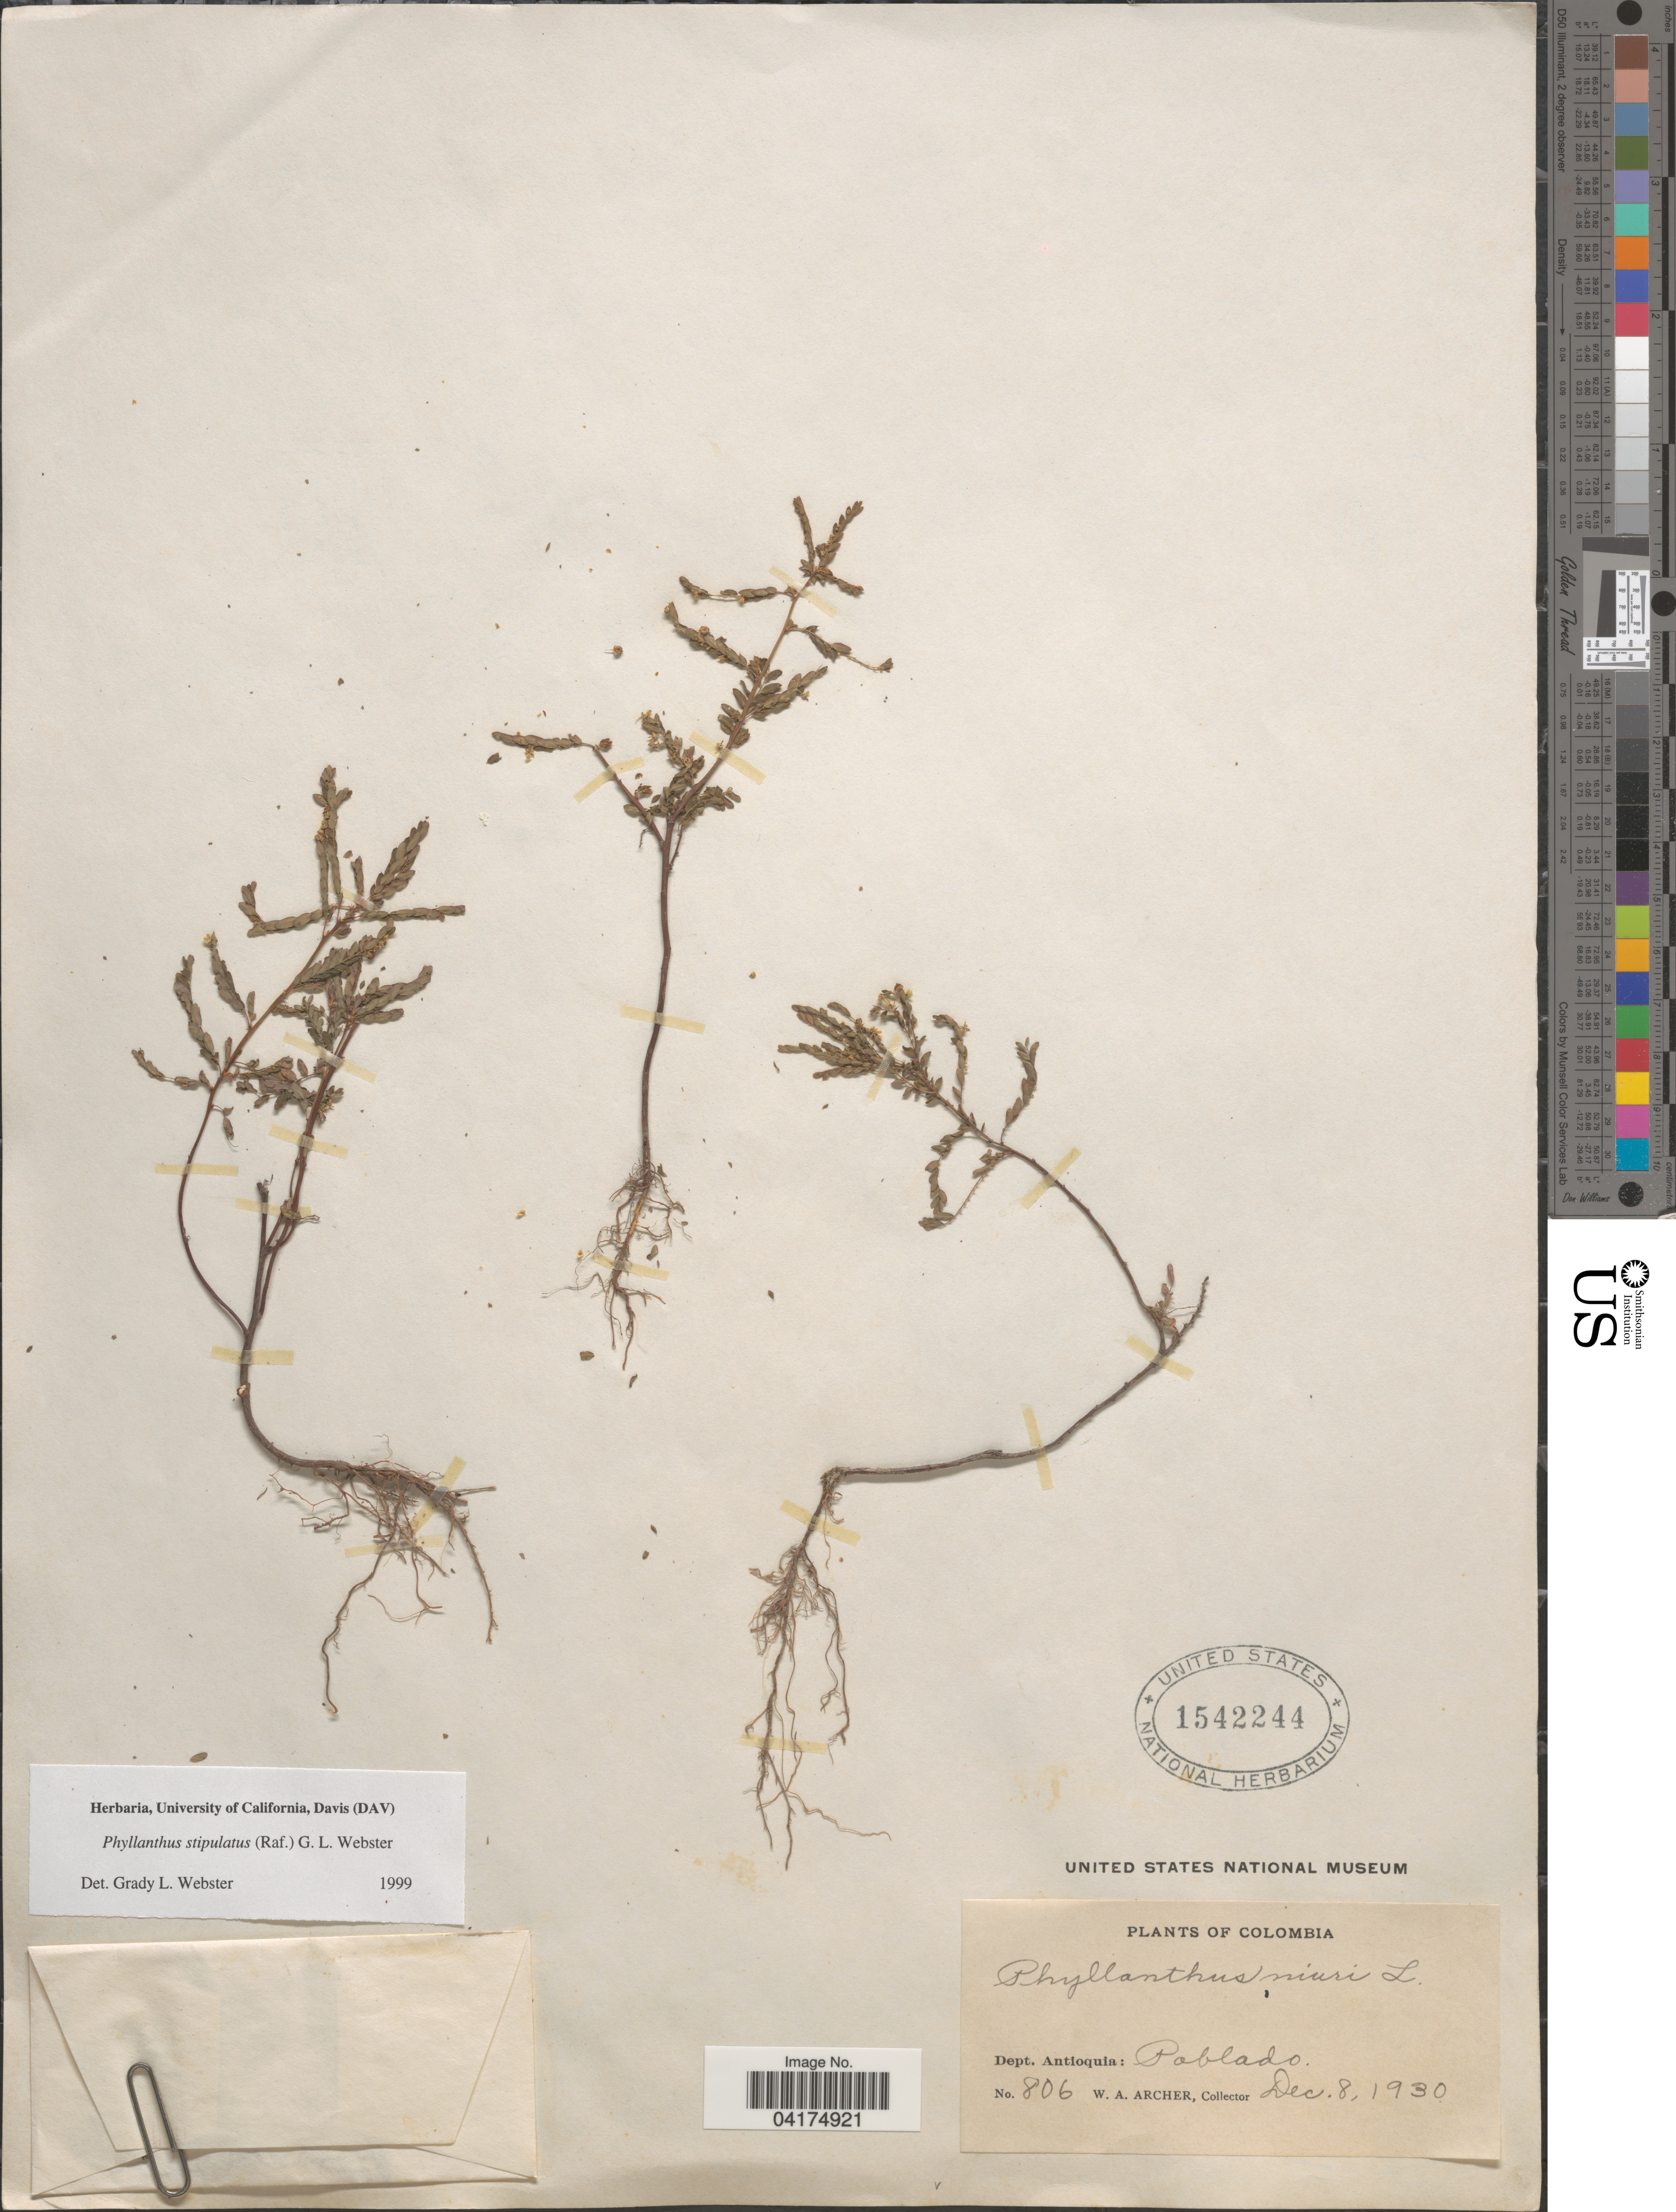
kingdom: Plantae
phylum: Tracheophyta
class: Magnoliopsida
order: Malpighiales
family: Phyllanthaceae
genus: Phyllanthus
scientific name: Phyllanthus stipulatus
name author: (Raf.) G.L. Webster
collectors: W. Archer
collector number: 806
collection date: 1930-12-08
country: Colombia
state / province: Antioquia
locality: Dept. Antioquia: Poblado.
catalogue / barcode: US 1542244